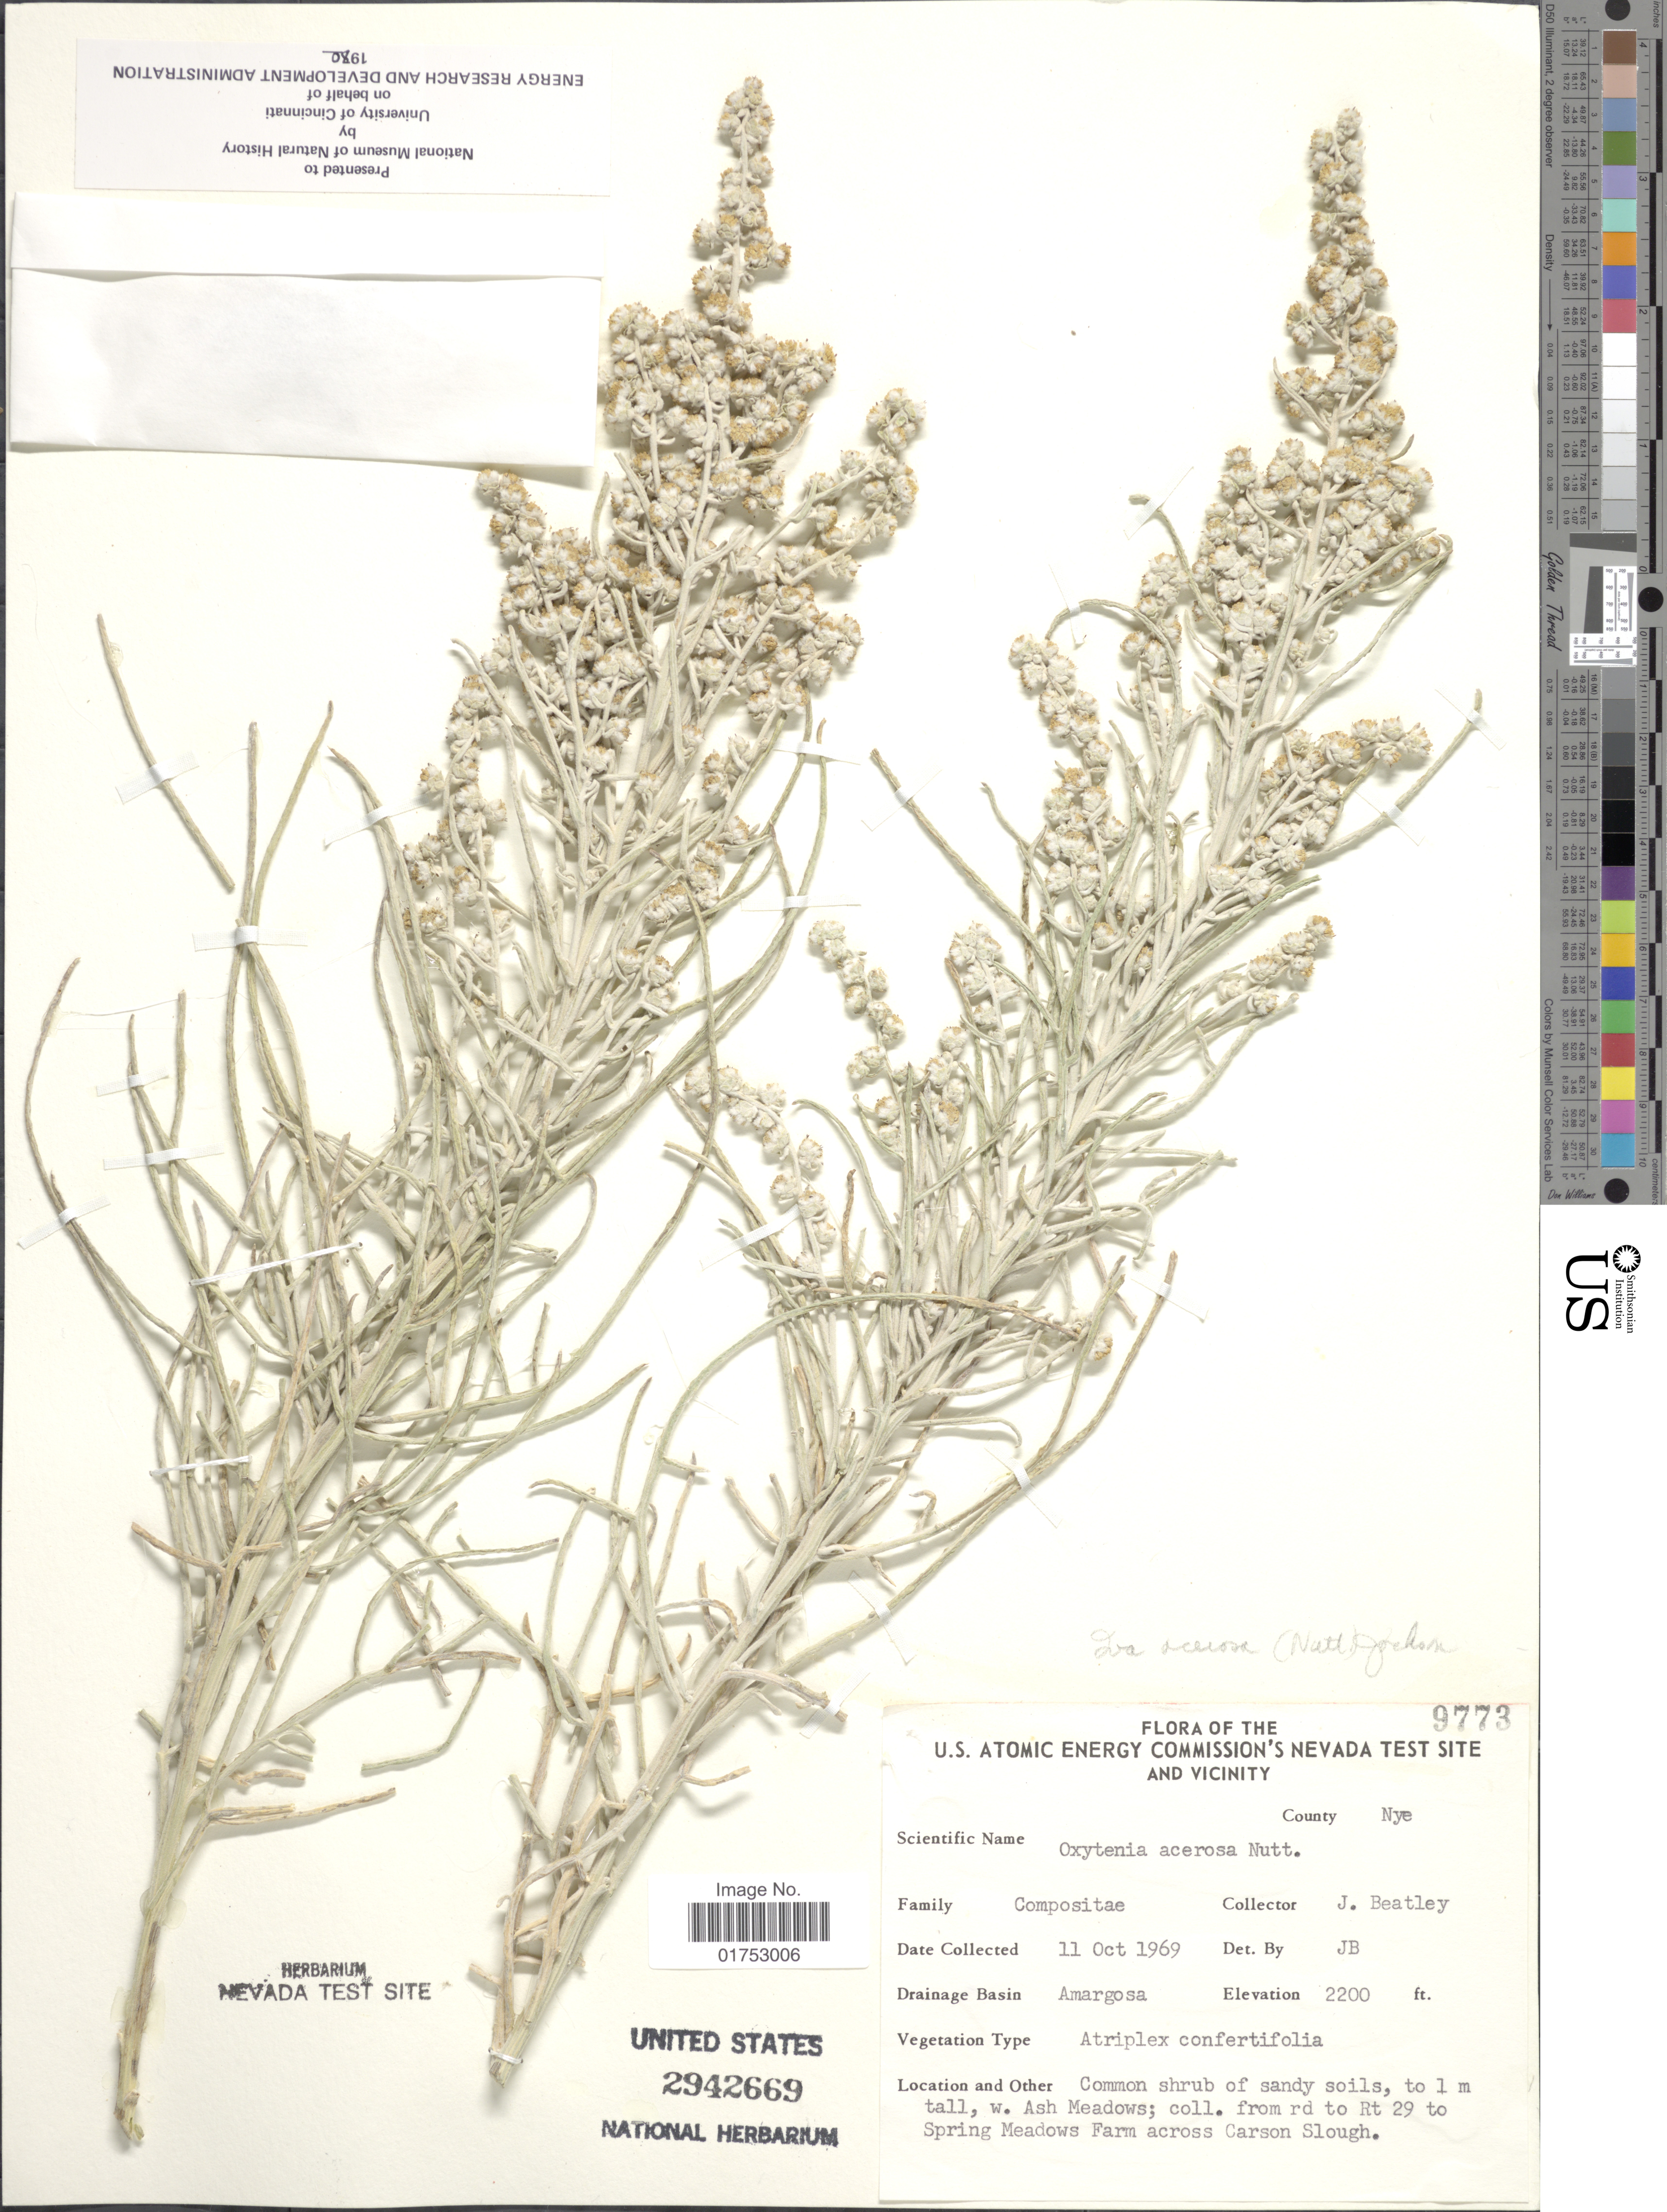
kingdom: Plantae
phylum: Tracheophyta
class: Magnoliopsida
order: Asterales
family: Asteraceae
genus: Oxytenia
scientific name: Oxytenia acerosa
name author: Nutt.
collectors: J. C. Beatley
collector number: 9773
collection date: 1969-10-11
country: United States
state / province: Nevada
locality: U. S. Atomic Energy Commission's Nevada Test Site and Vicinity, County Nye, Amargosa, w. Ash Meadows, from rd to Rt 29 to Spring Meadows Farm across Carson Slough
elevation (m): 671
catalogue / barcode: US 2942669